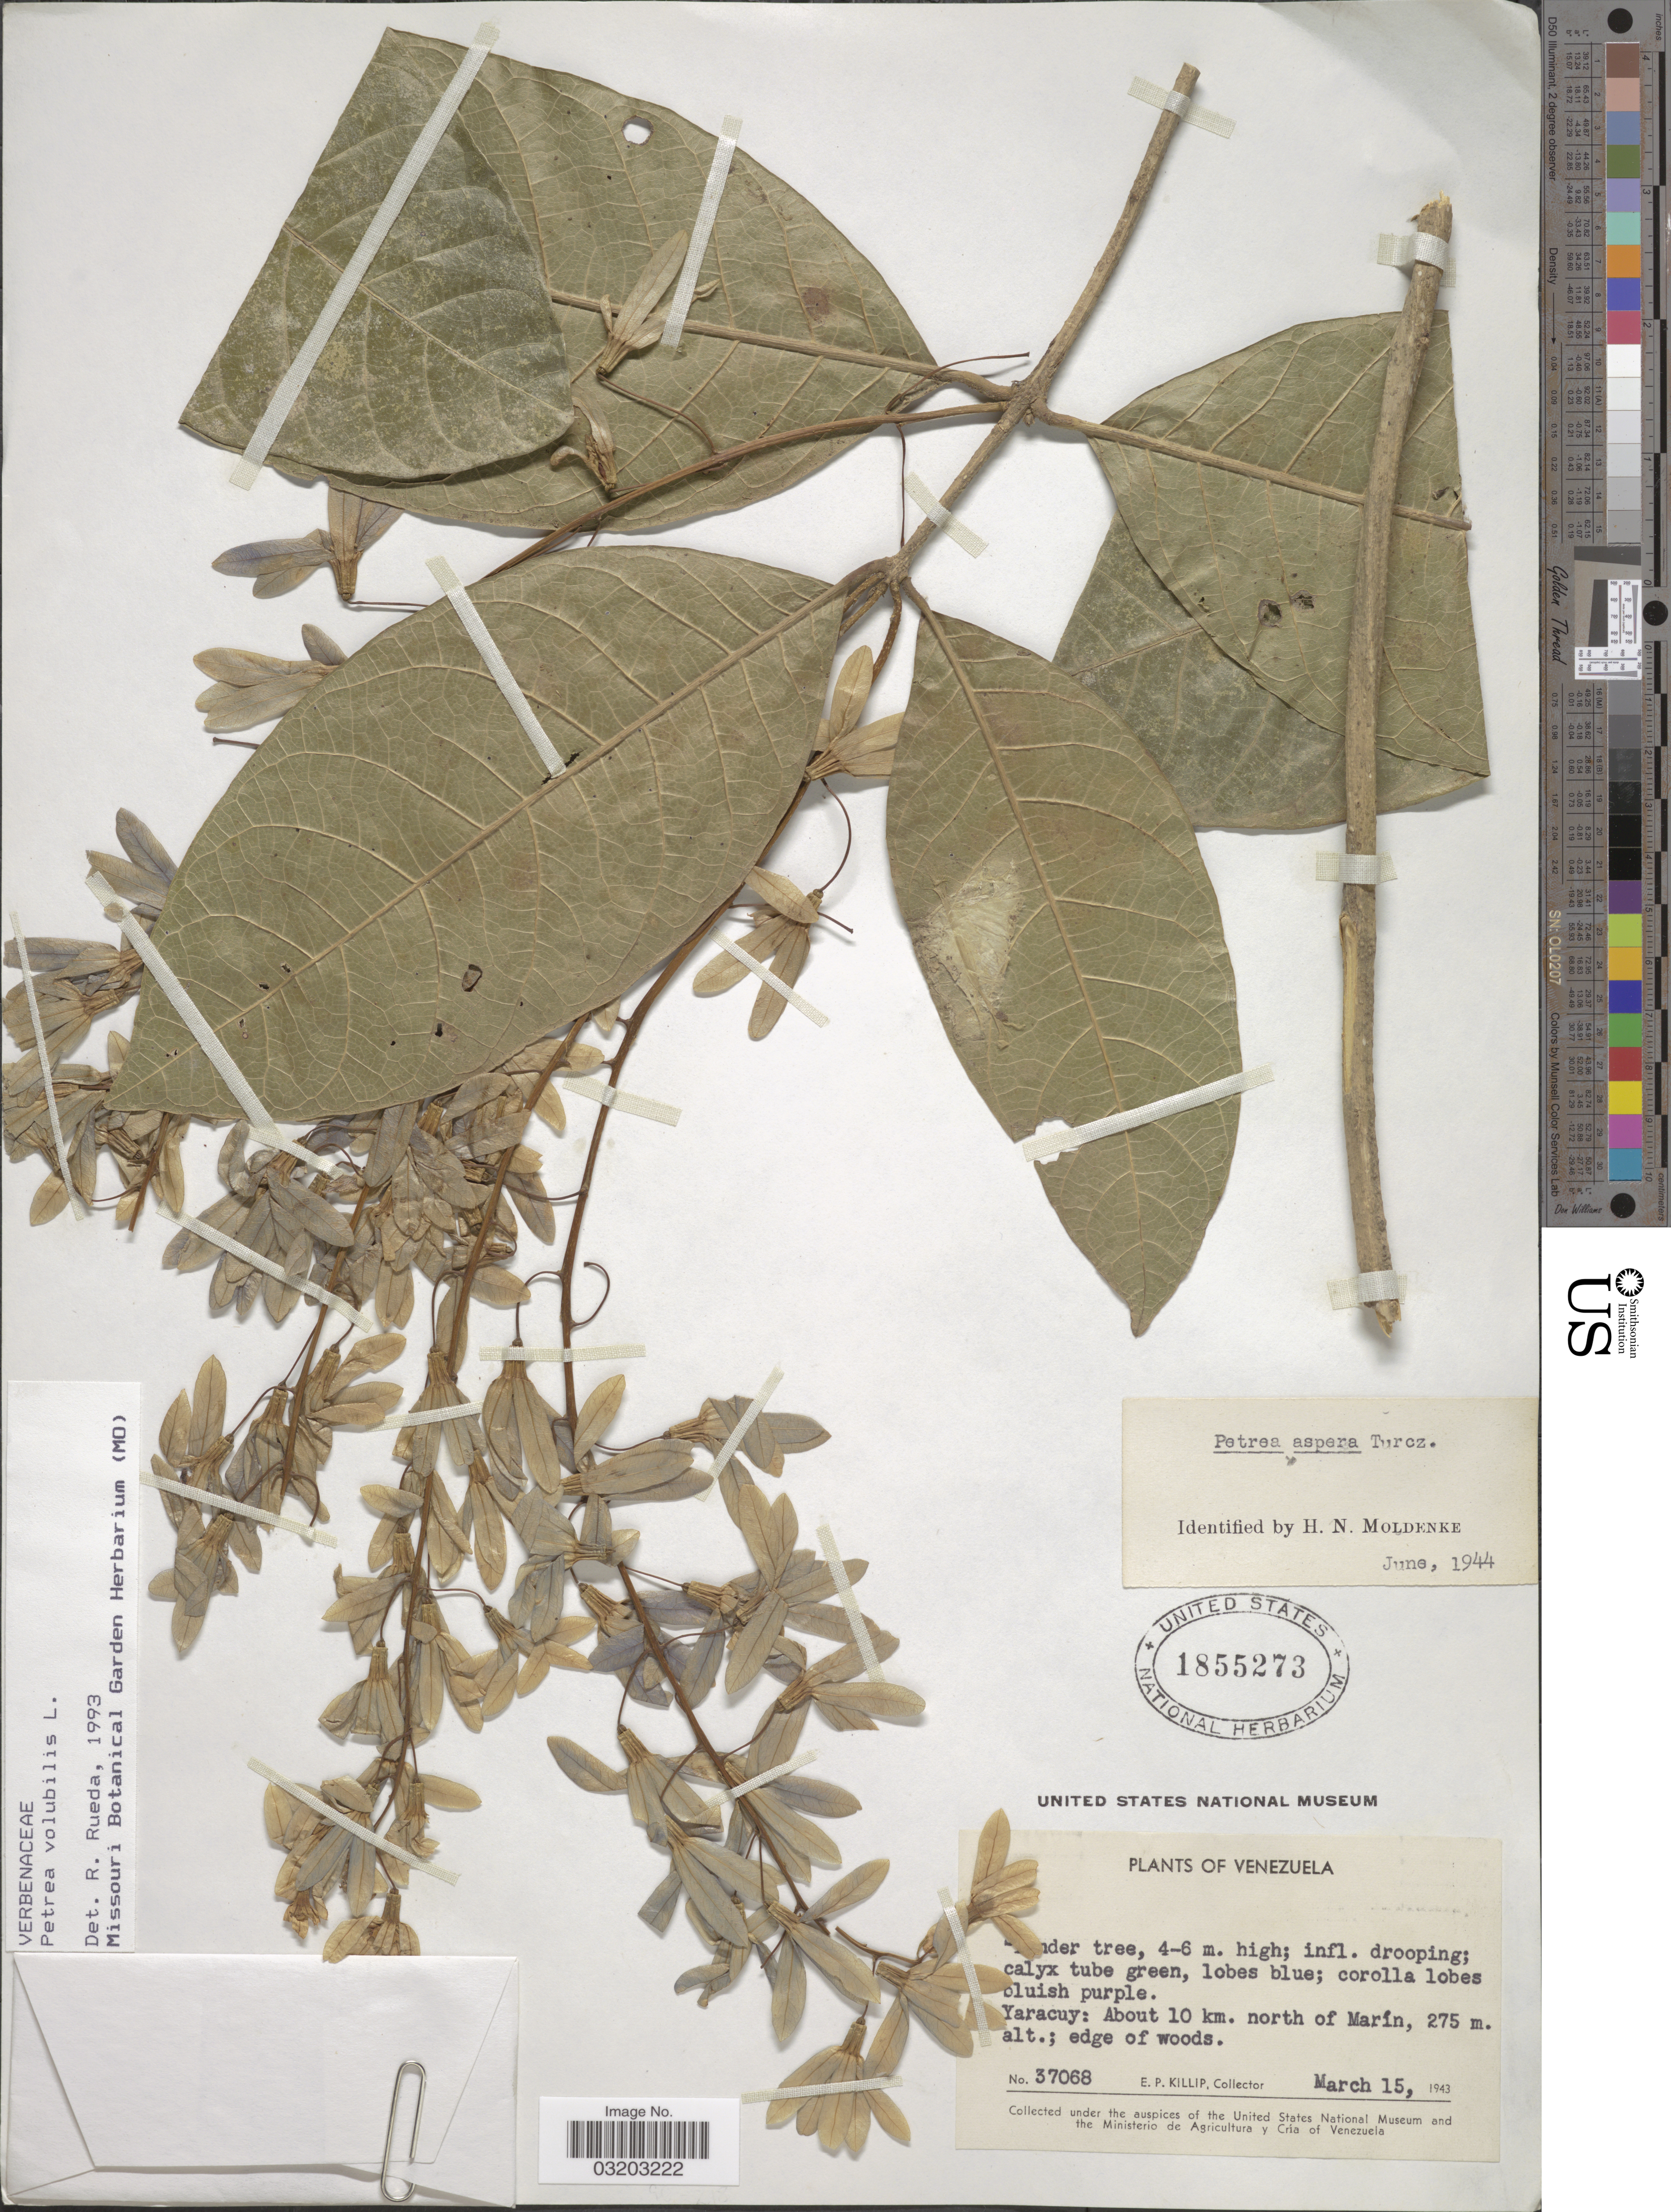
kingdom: Plantae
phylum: Tracheophyta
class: Magnoliopsida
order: Lamiales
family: Verbenaceae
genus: Petrea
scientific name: Petrea volubilis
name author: L.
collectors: E. P. Killip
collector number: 37068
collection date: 1943-03-15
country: Venezuela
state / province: Yaracuy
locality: About 10 km. north of Marín.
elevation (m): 275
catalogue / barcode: US 1855273